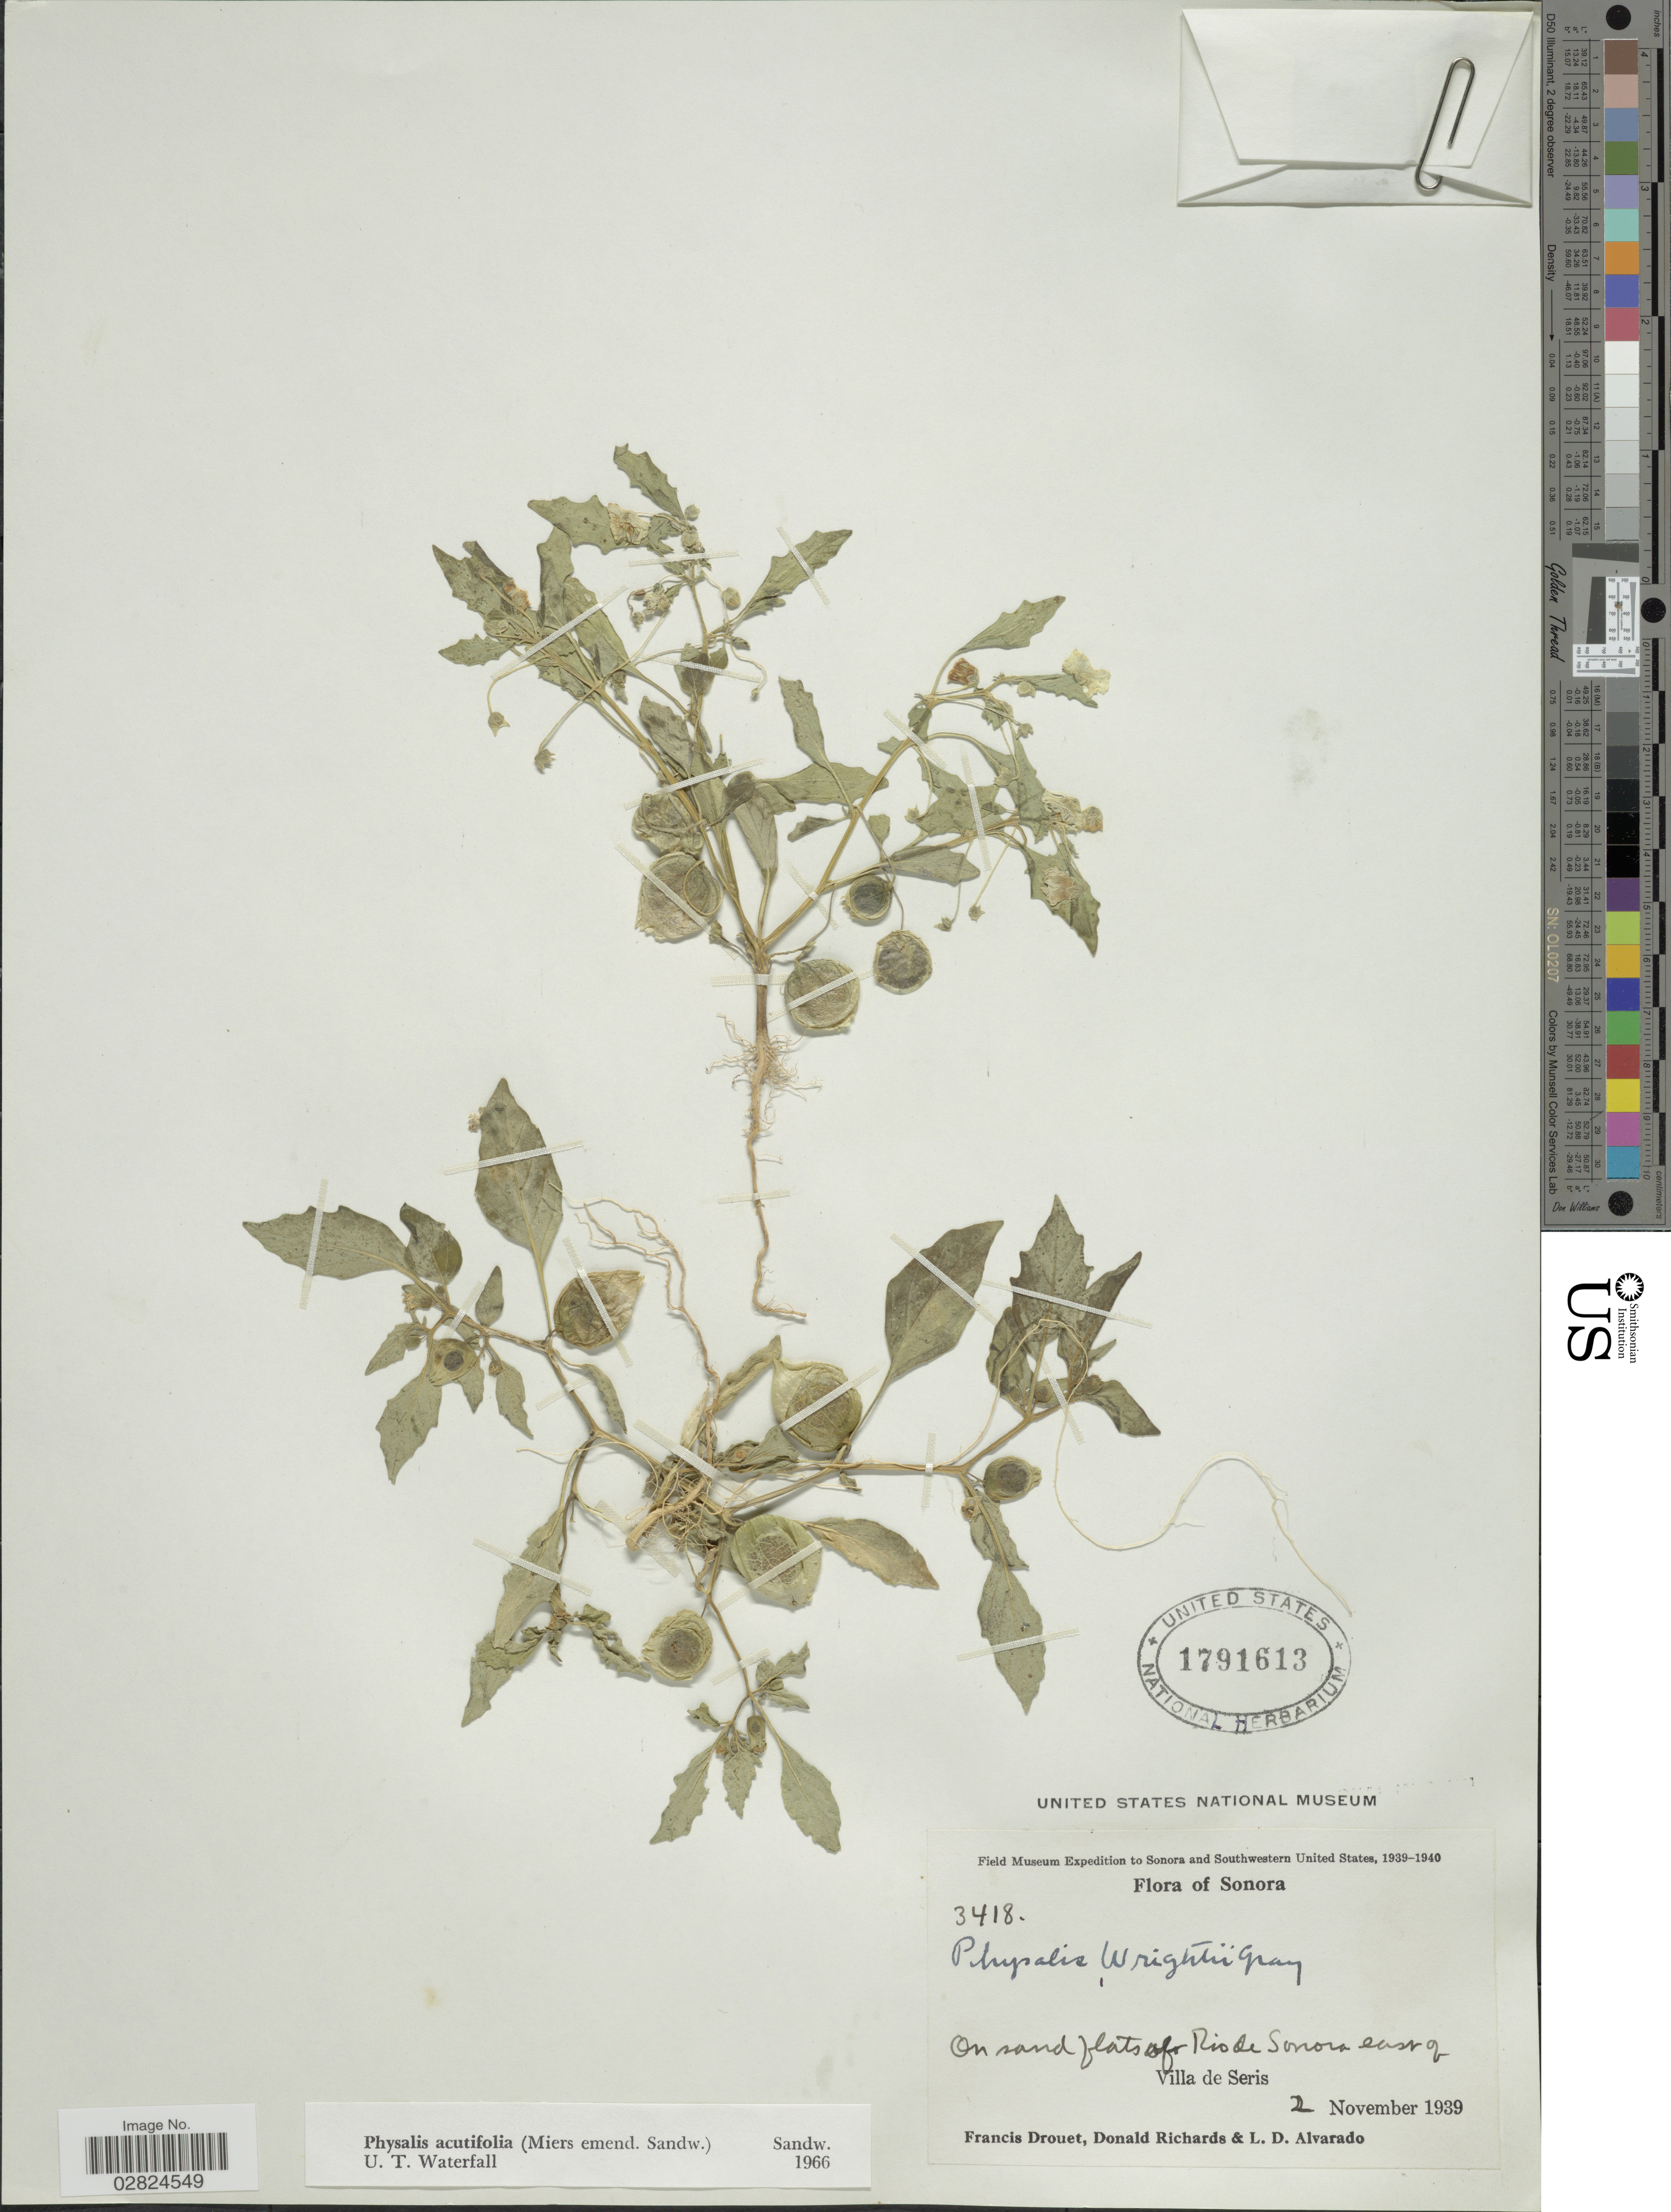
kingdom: Plantae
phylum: Tracheophyta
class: Magnoliopsida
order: Solanales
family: Solanaceae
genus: Physalis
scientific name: Physalis acutifolia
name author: (Miers) Sandwith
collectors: F. E. Drouet, D. Richards & L. Alvarado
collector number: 3418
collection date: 1939-11-02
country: Mexico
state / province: Sonora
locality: On sand flats of Rio de Sonora east of Villa de Seris.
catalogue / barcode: US 1791613